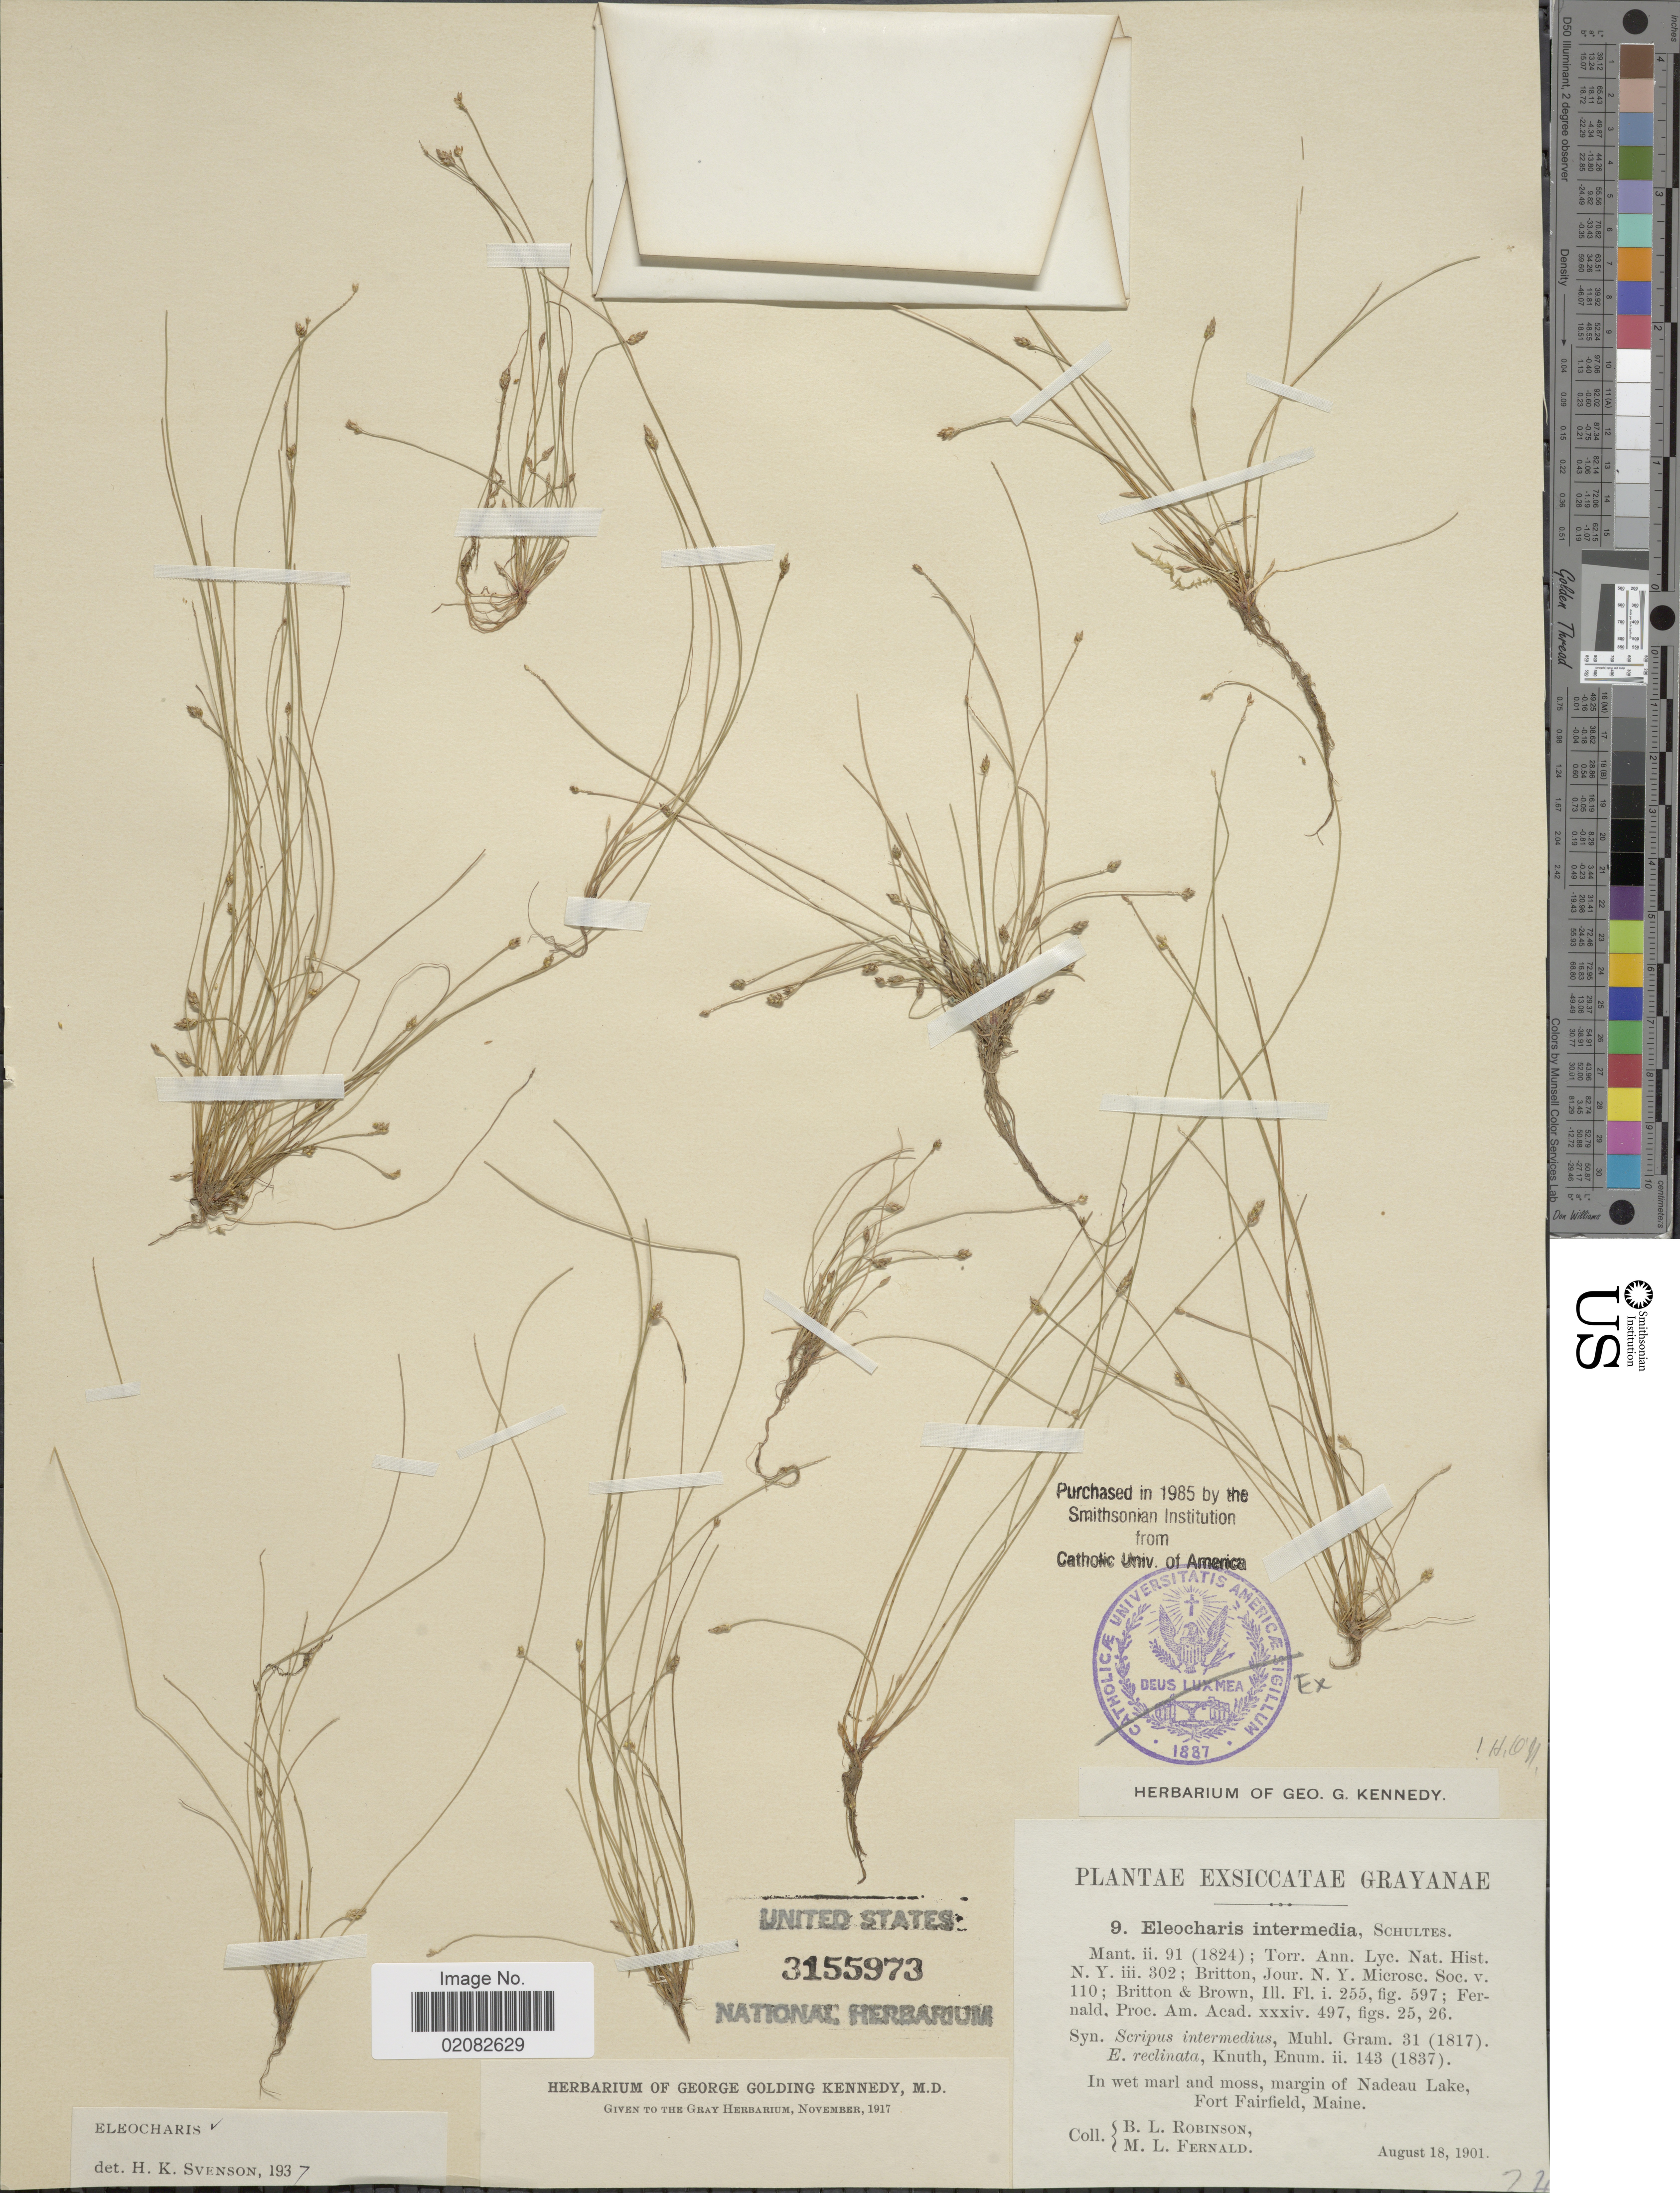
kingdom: Plantae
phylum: Tracheophyta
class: Liliopsida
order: Poales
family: Cyperaceae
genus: Eleocharis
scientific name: Eleocharis intermedia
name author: Schult.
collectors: B. L. Robinson & M. L. Fernald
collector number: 9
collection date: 1901-08-18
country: United States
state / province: Maine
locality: Grayanae, margin of Nadeau Lake, Fort Fairfield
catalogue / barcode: US 3155973